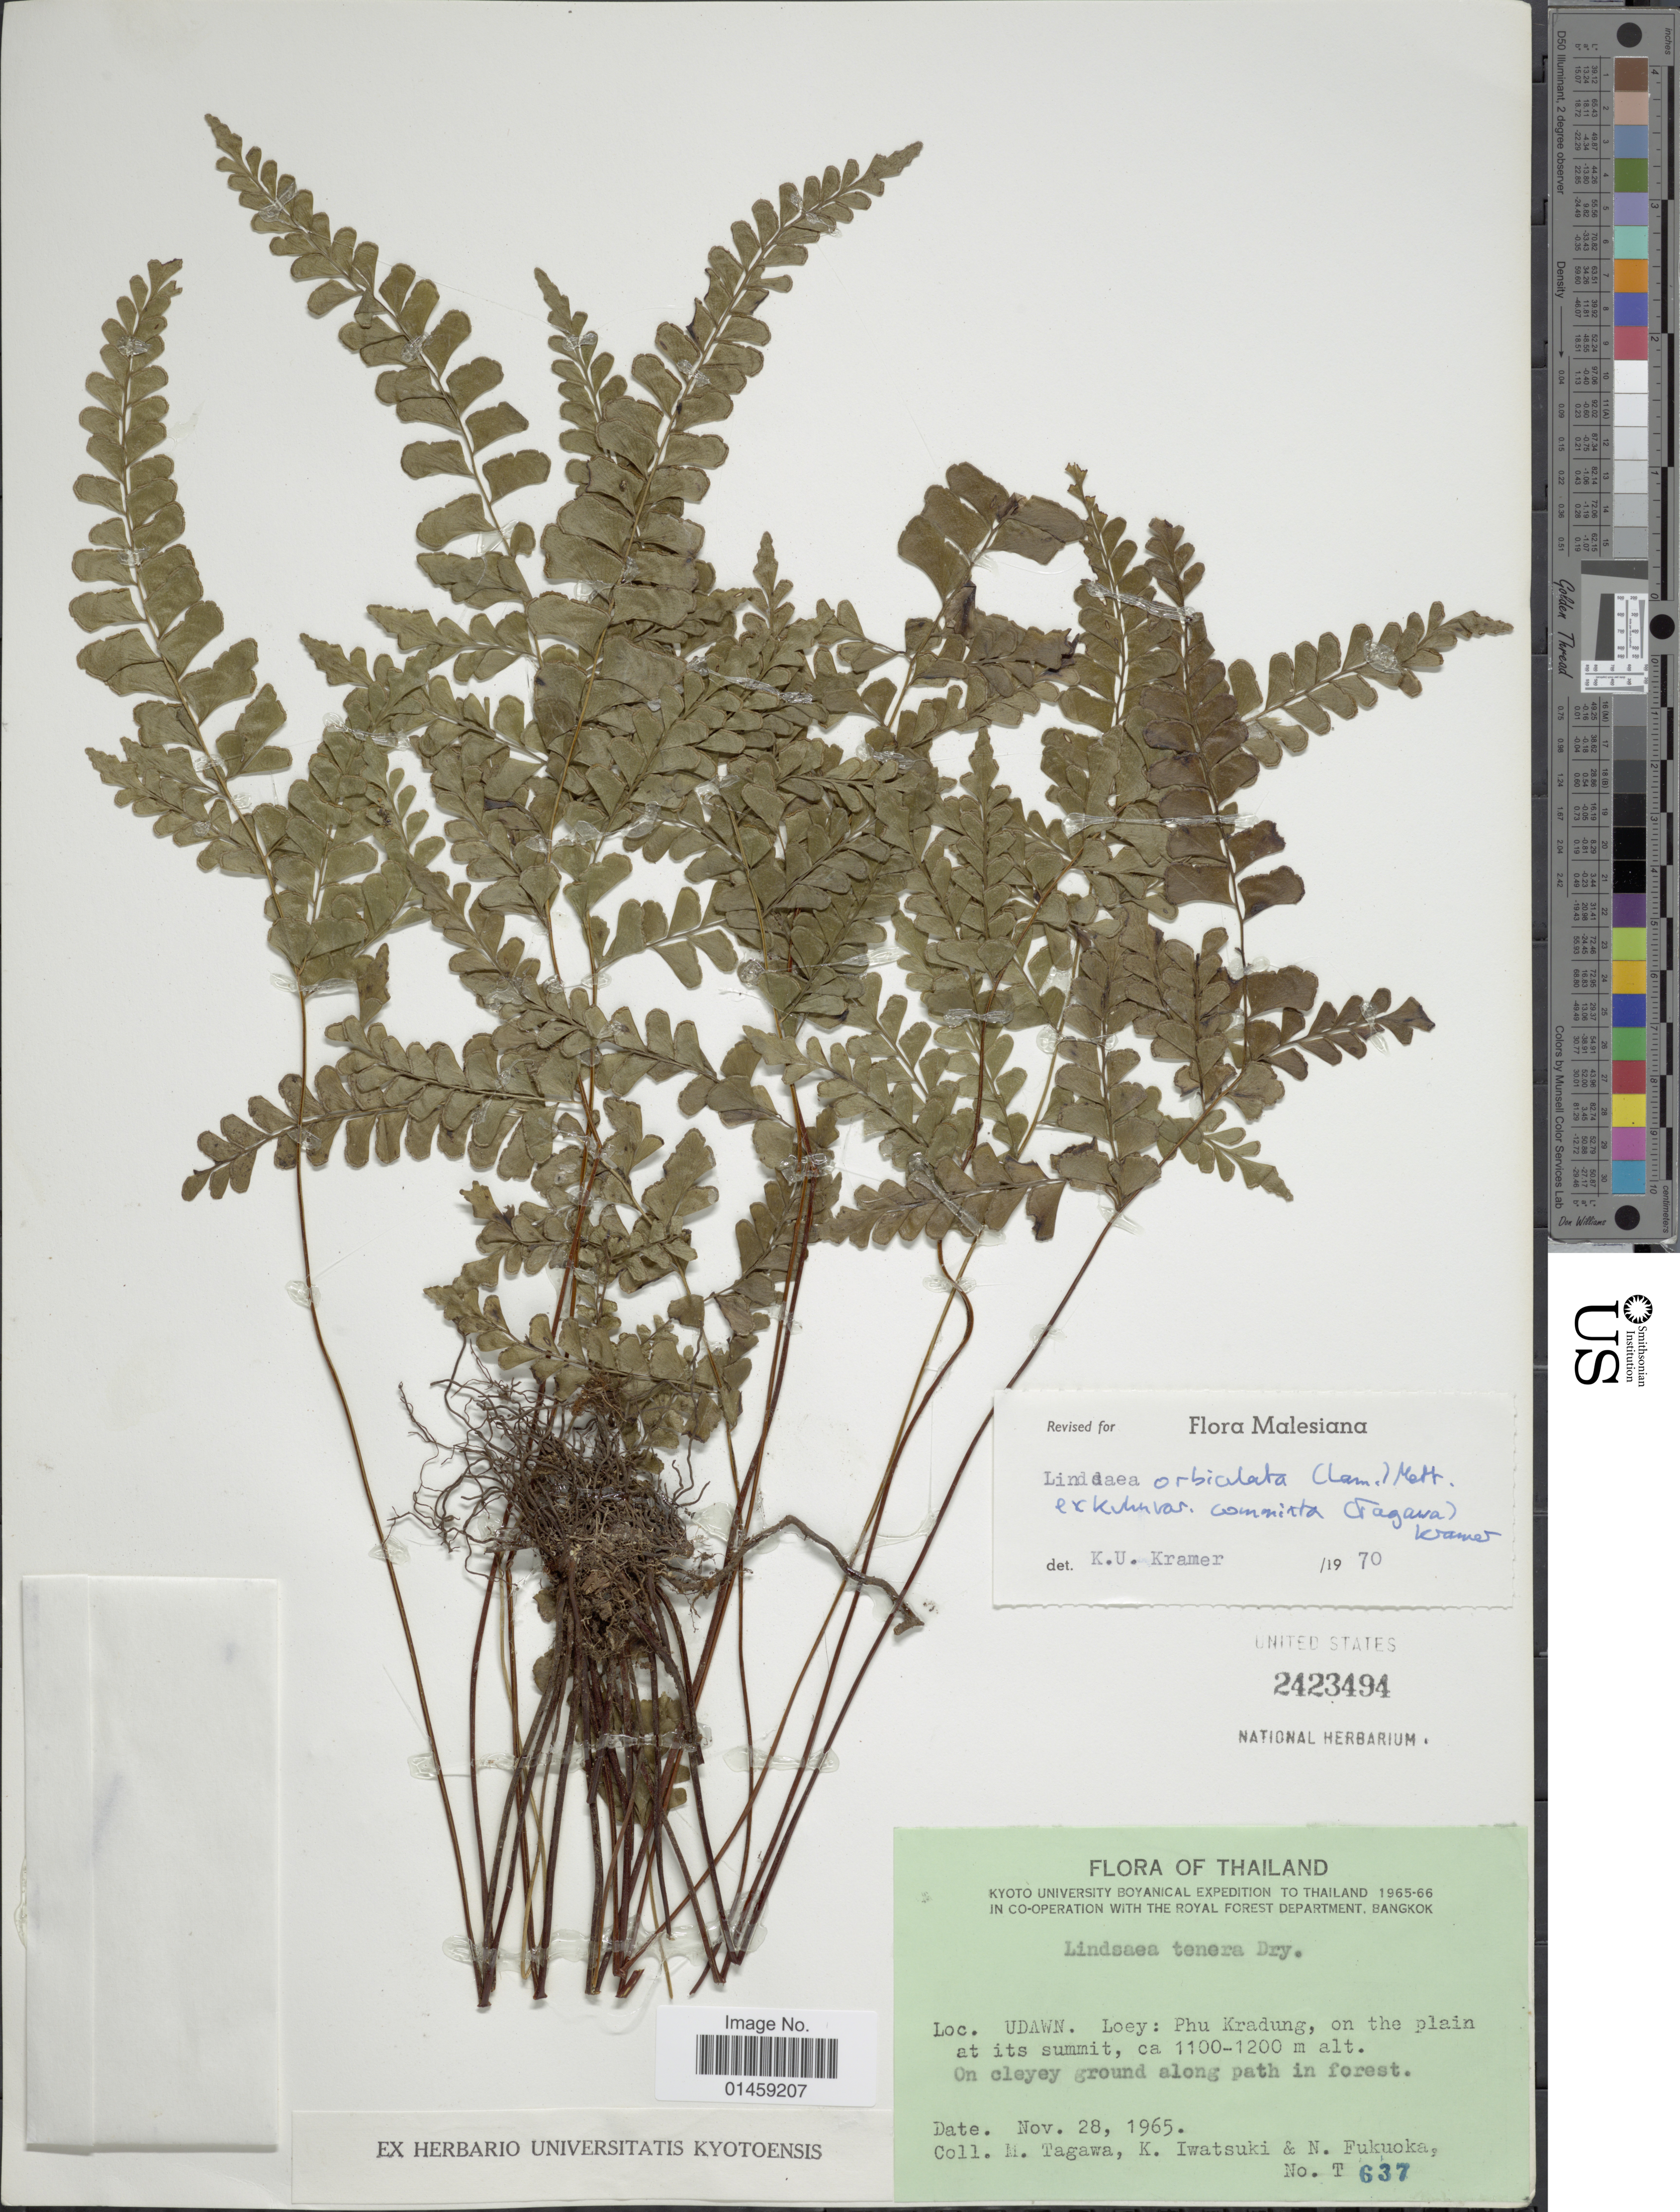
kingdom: Plantae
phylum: Tracheophyta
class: Polypodiopsida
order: Polypodiales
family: Lindsaeaceae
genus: Lindsaea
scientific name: Lindsaea orbiculata var. commixta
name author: (Tagawa) K.U. Kramer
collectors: M. Tagawa, K. Iwatsuki & N. Fukuoka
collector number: T637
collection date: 1965-11-28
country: Thailand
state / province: Loei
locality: Udawn. Loey: Phu Kradung, on the plain at its summit. On cleyey ground along path in forest.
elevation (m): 1100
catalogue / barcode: US 2423494